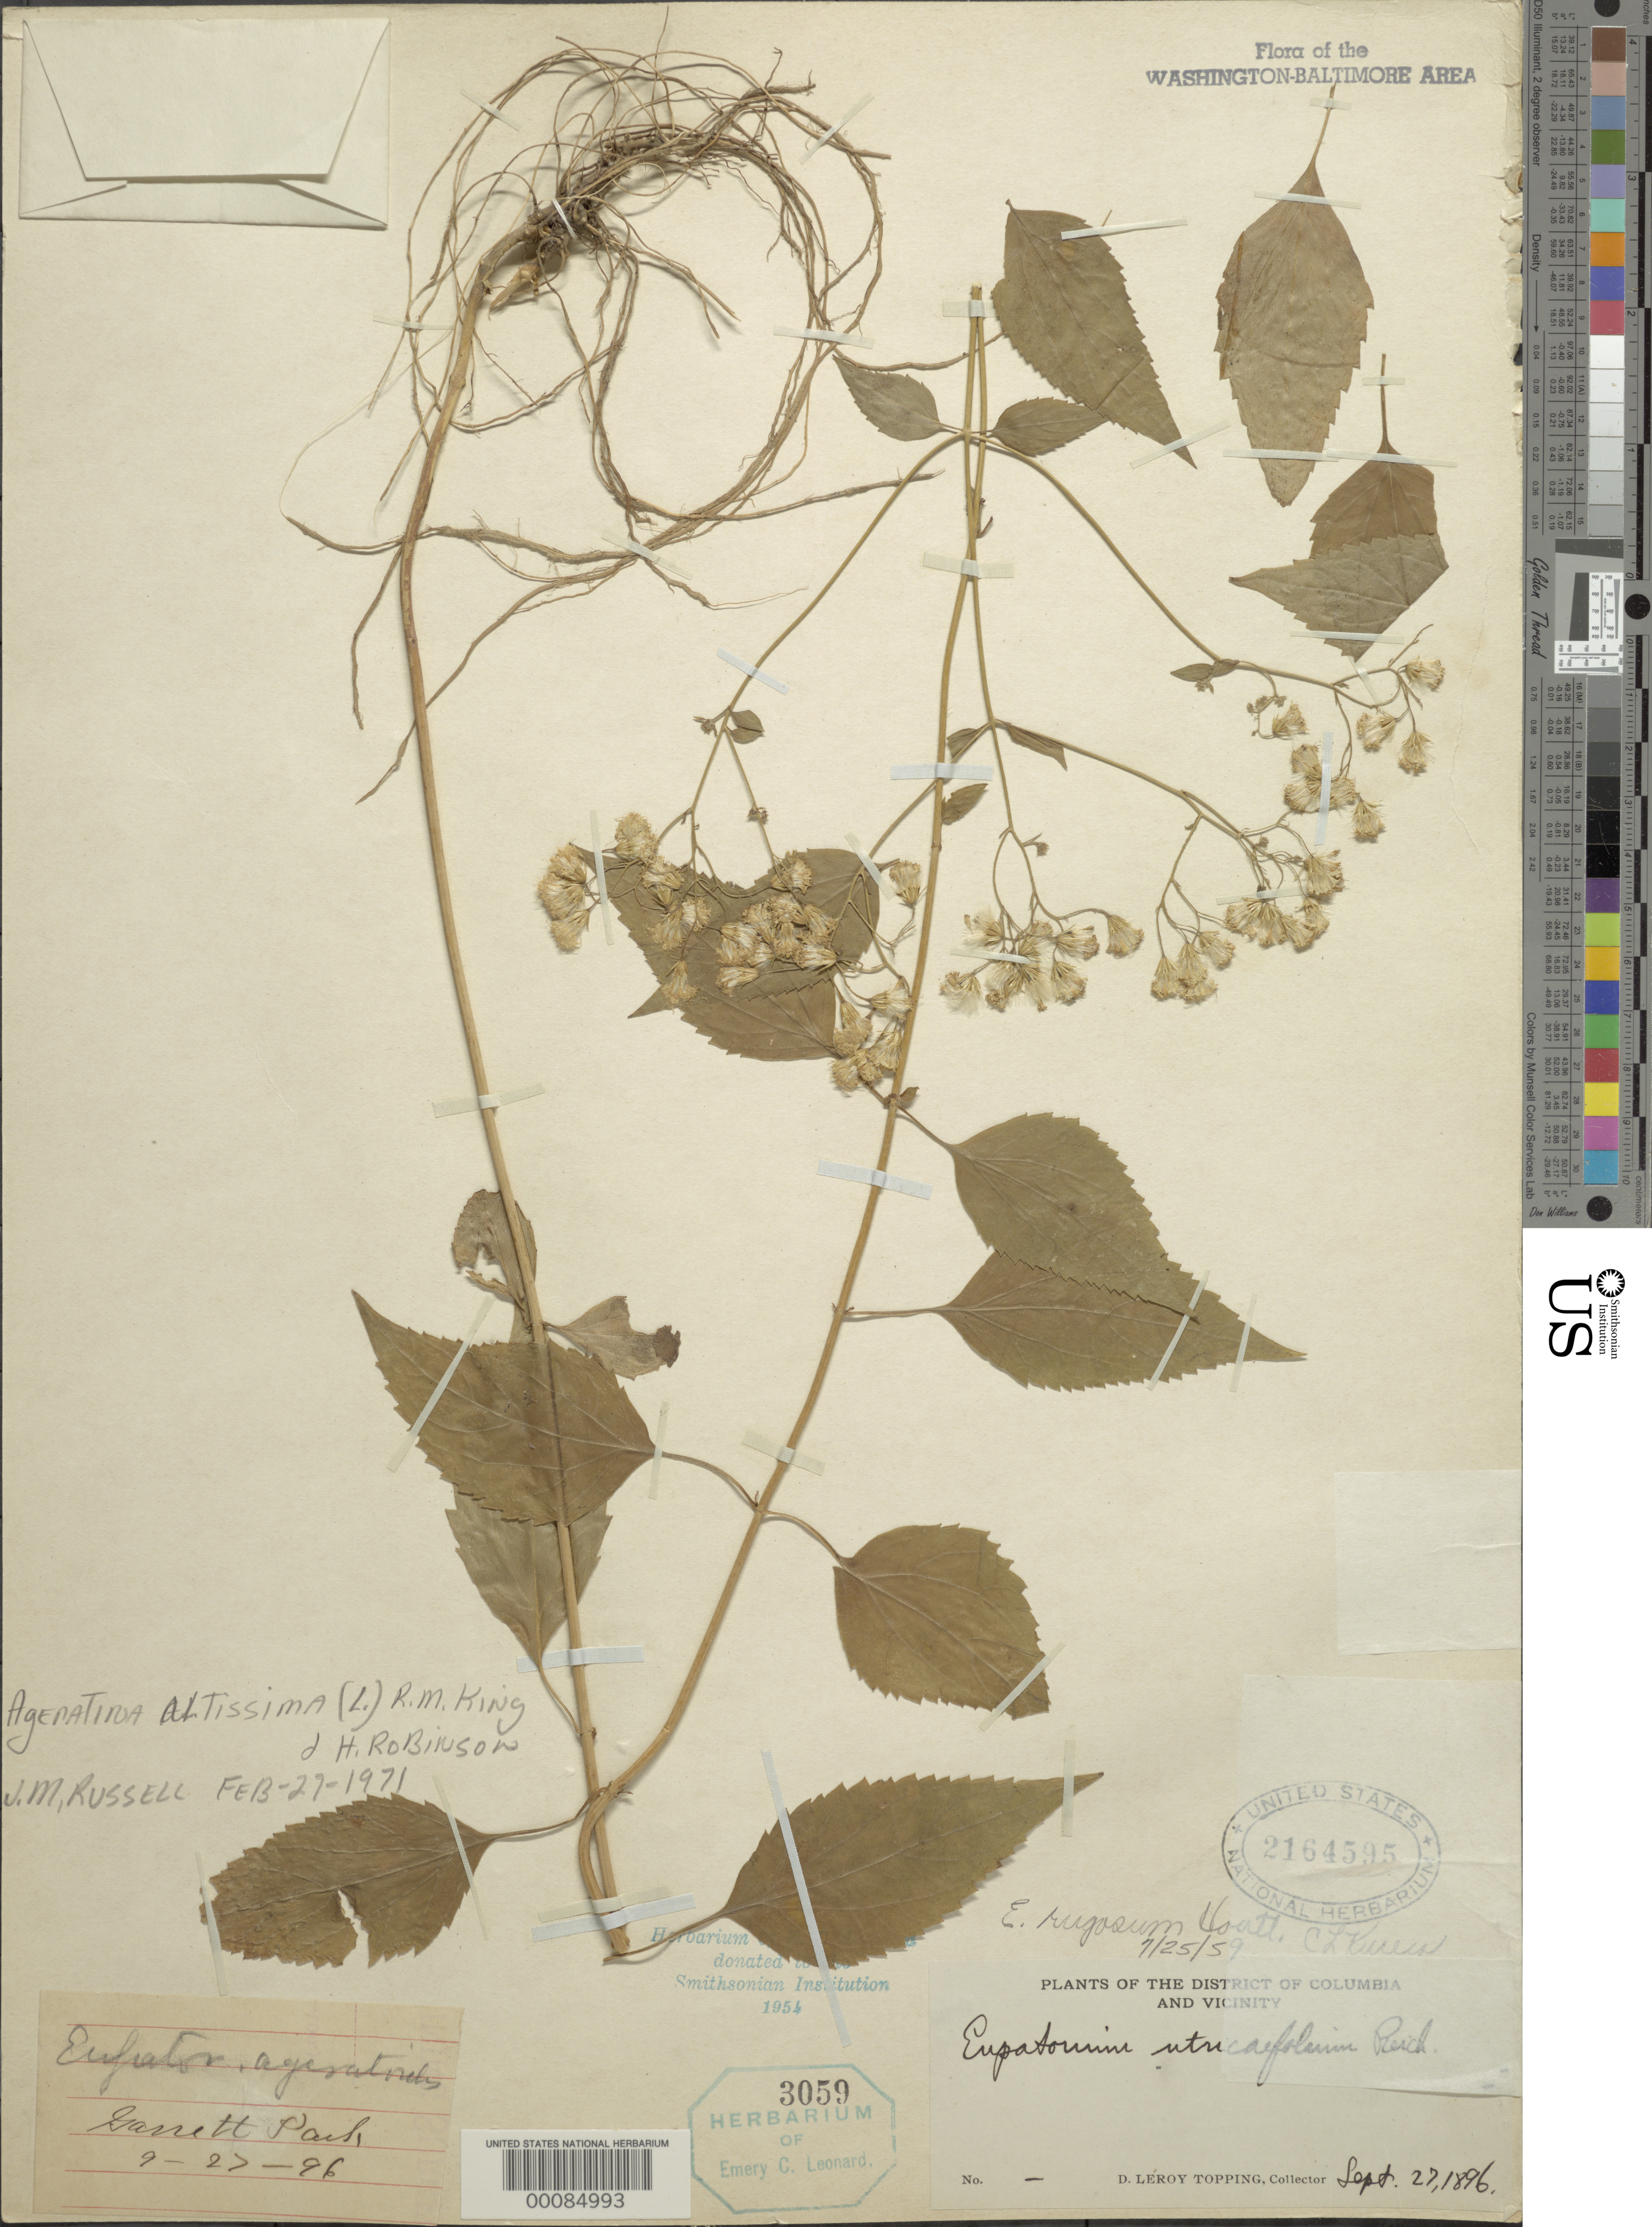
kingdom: Plantae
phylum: Tracheophyta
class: Magnoliopsida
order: Asterales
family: Asteraceae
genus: Ageratina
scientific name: Ageratina altissima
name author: (L.) R.M. King & H. Rob.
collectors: D. L. Topping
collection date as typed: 27 Sep 1896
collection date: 1896-09-27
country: United States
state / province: Maryland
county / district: Anne Arundel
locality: Garrett Park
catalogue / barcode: US 2164595